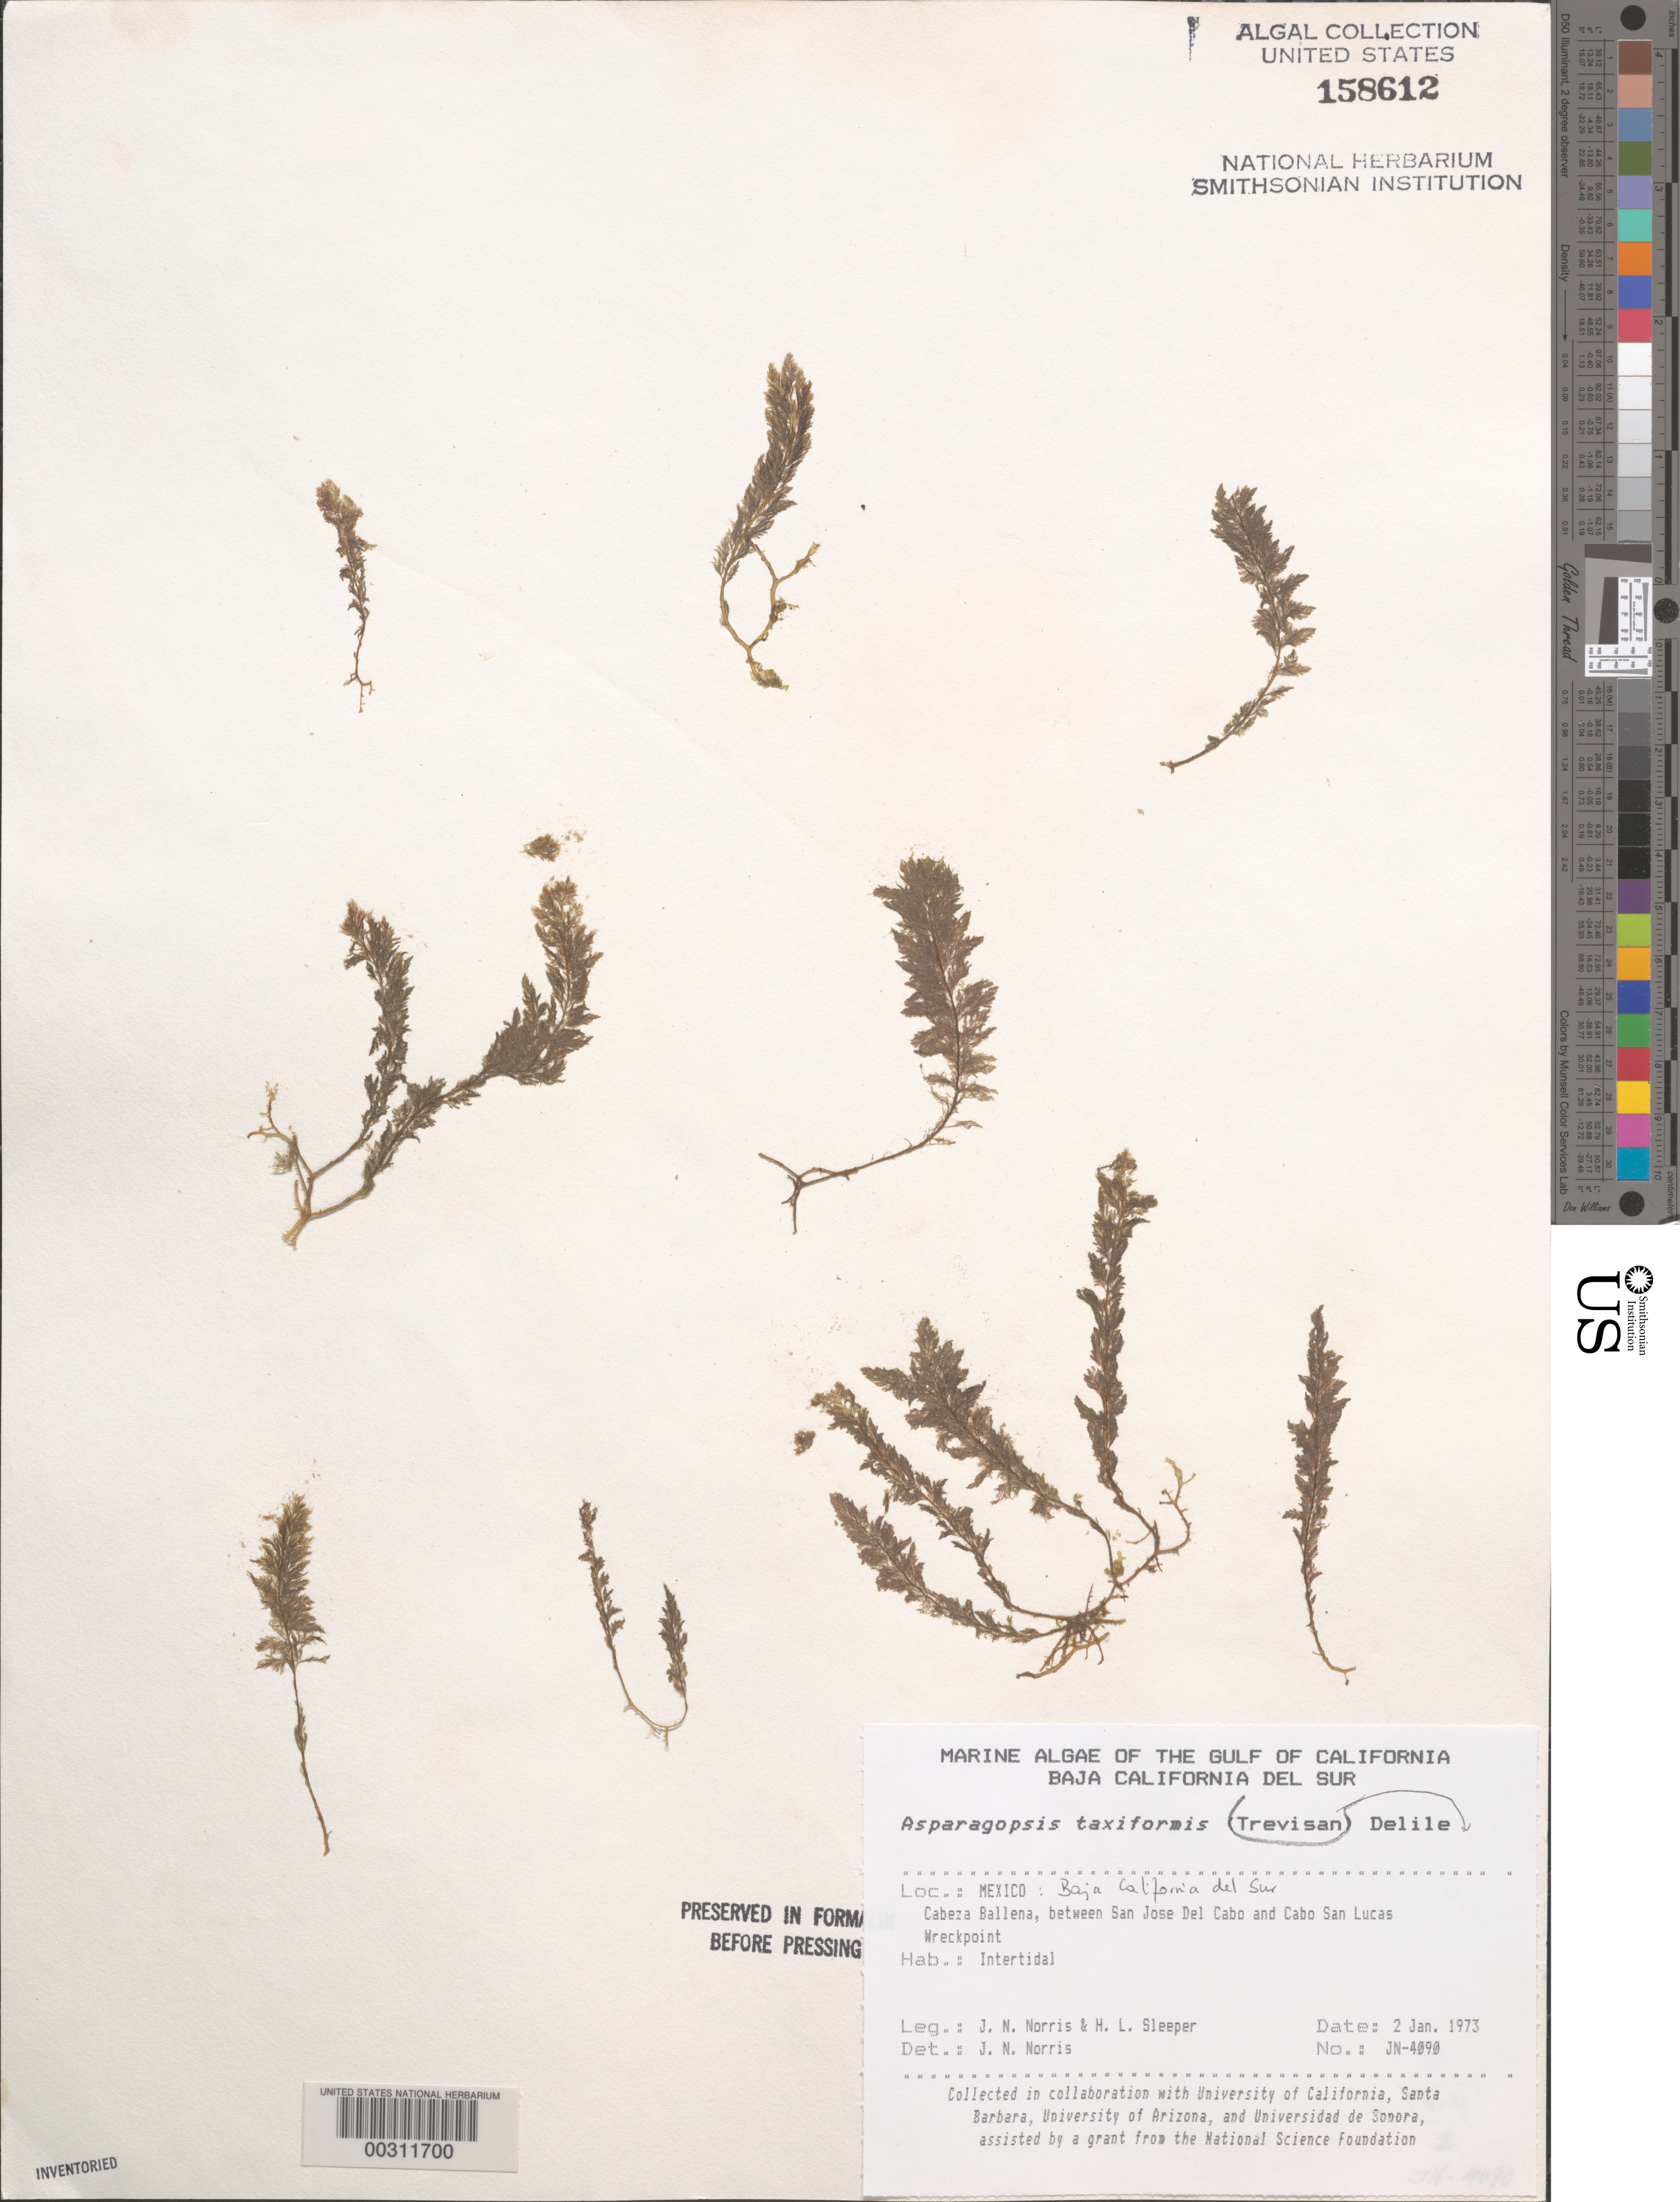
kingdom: Plantae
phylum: Rhodophyta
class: Florideophyceae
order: Bonnemaisoniales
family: Bonnemaisoniaceae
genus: Asparagopsis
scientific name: Asparagopsis taxiformis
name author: (Delile) Trevis.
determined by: Norris, James N.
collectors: J. N. Norris & H. Sleeper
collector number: JN-4090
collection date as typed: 02 Jan 1973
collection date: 1973-01-02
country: Mexico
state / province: Baja California Sur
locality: Cabeza Ballena, between San Jose del Cabo and Cabo San Lucas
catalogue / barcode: US 158612